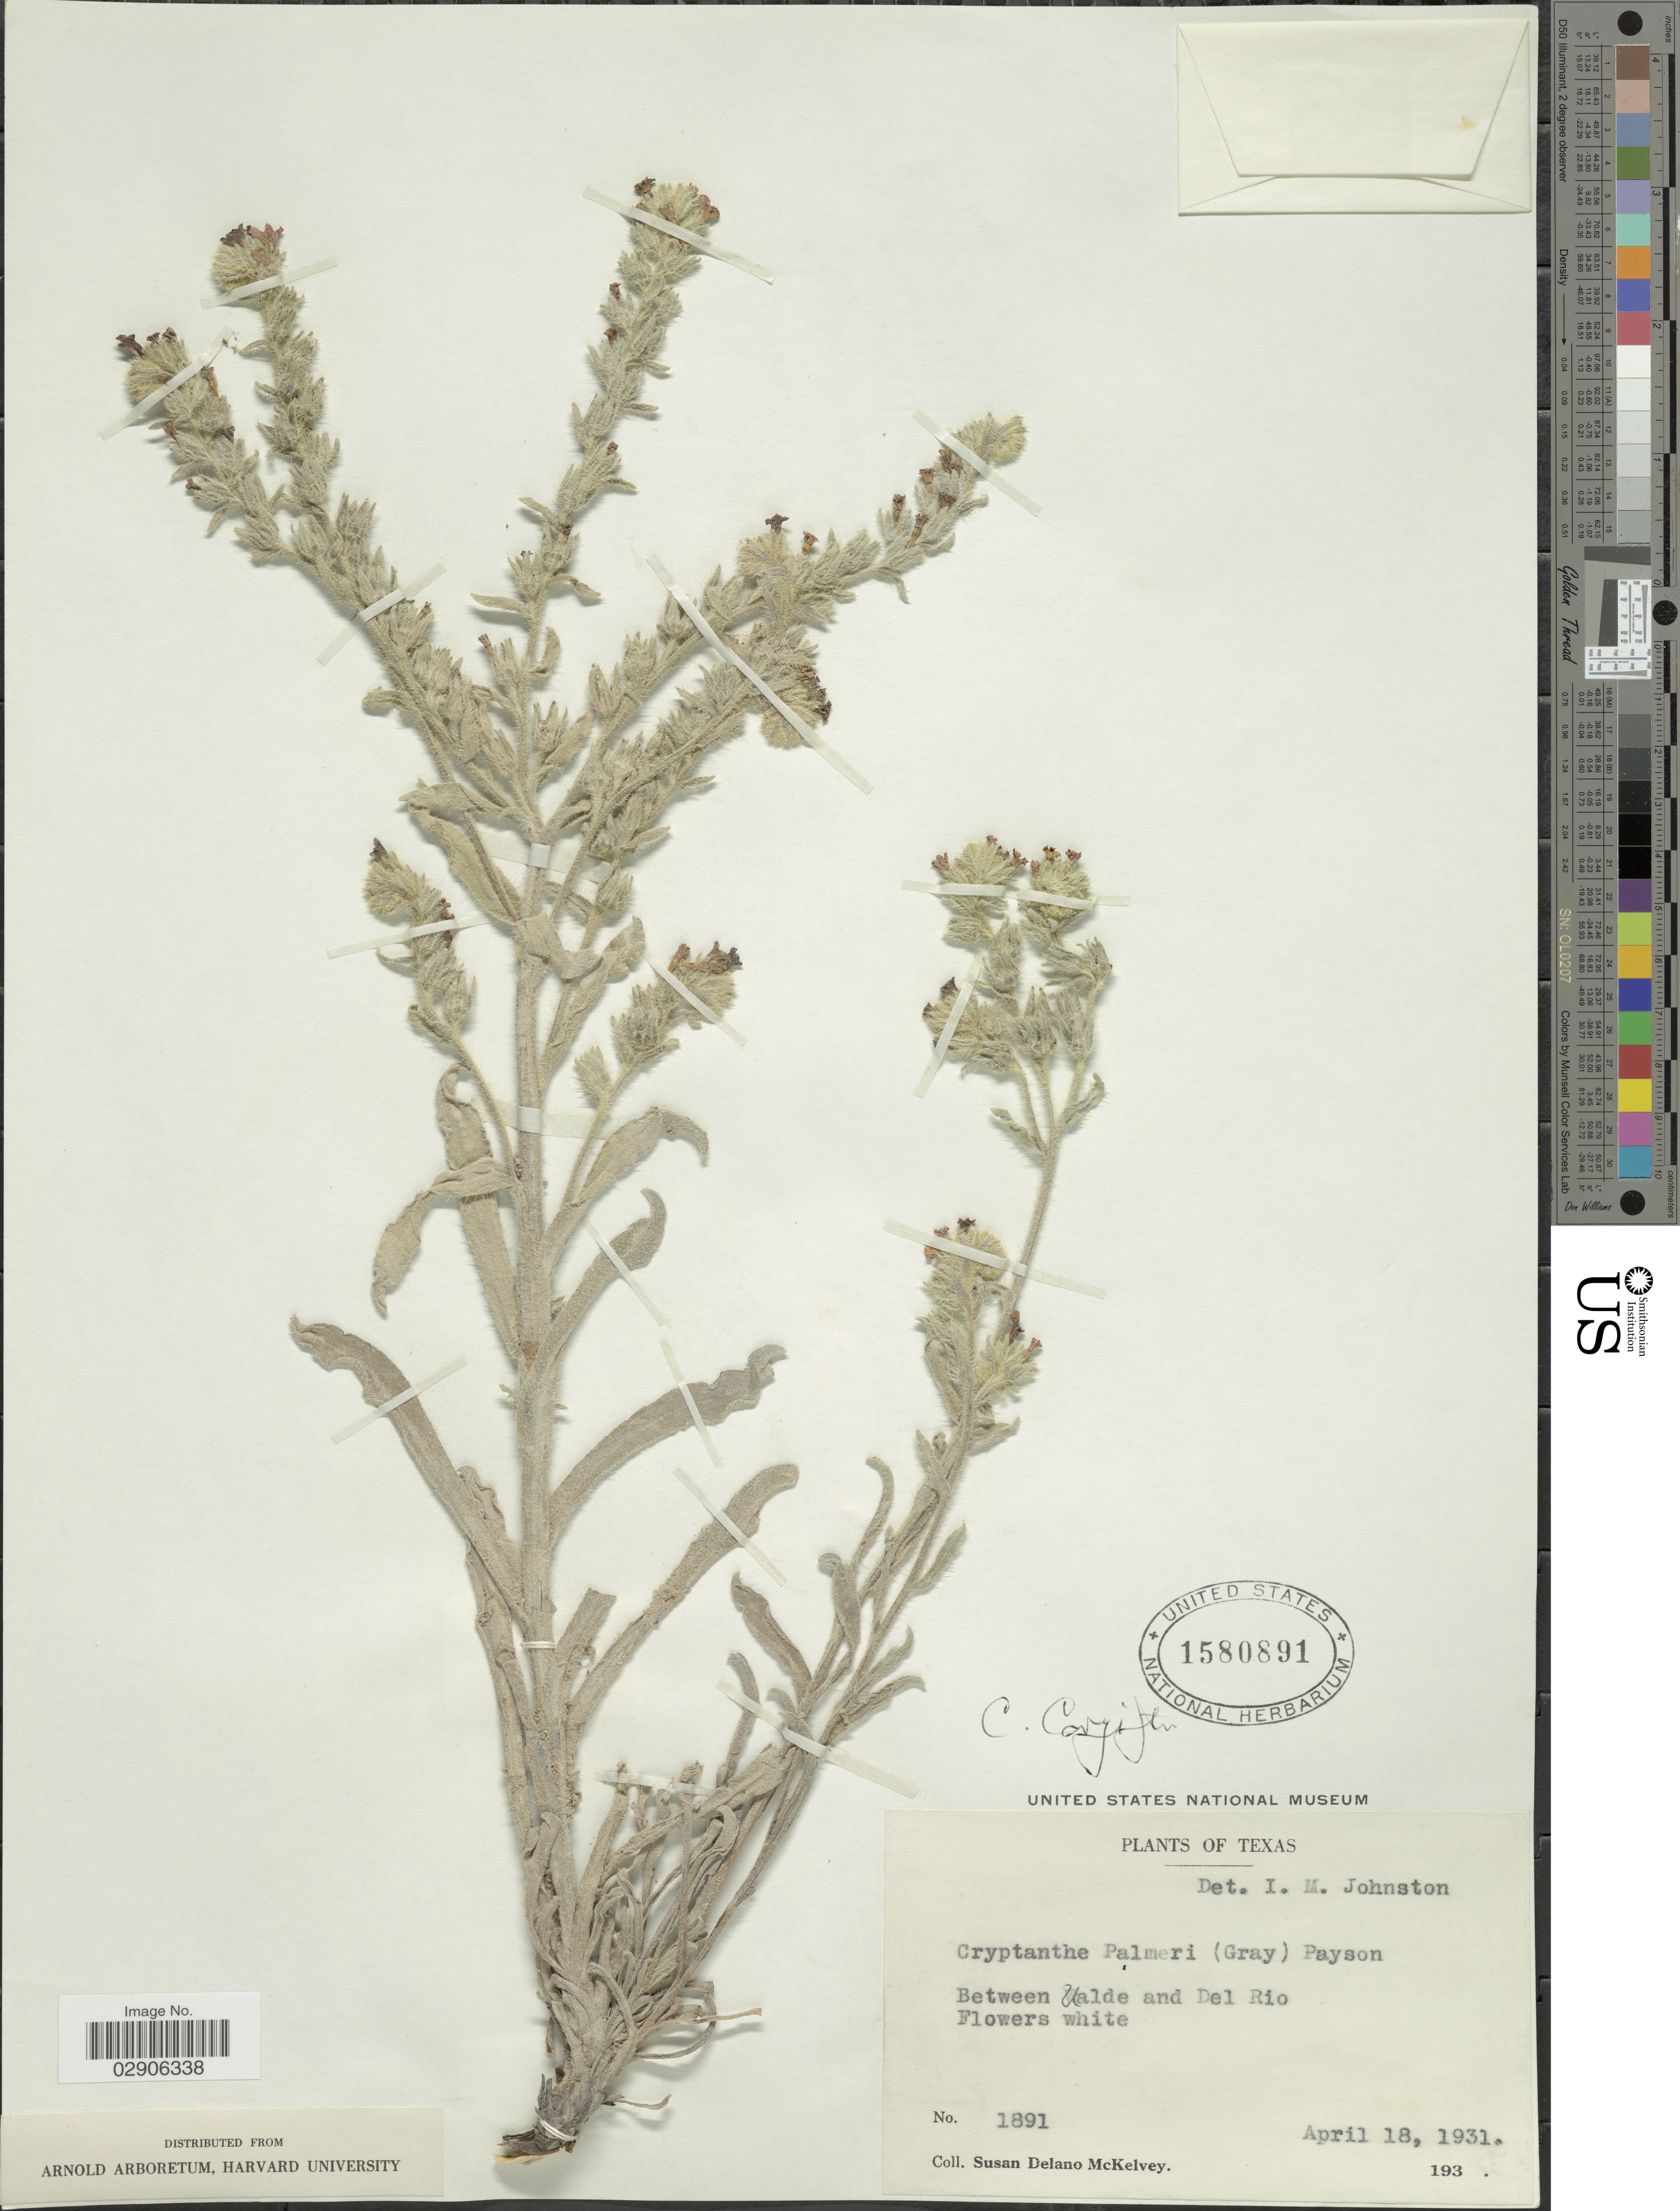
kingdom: Plantae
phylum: Tracheophyta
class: Magnoliopsida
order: Boraginales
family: Boraginaceae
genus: Oreocarya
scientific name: Oreocarya palmeri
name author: (A. Gray) Greene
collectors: S. A. McKelvey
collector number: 1891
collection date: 1931-04-18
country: United States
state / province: Texas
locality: Between Ualde and Del Rio.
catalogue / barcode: US 1580891